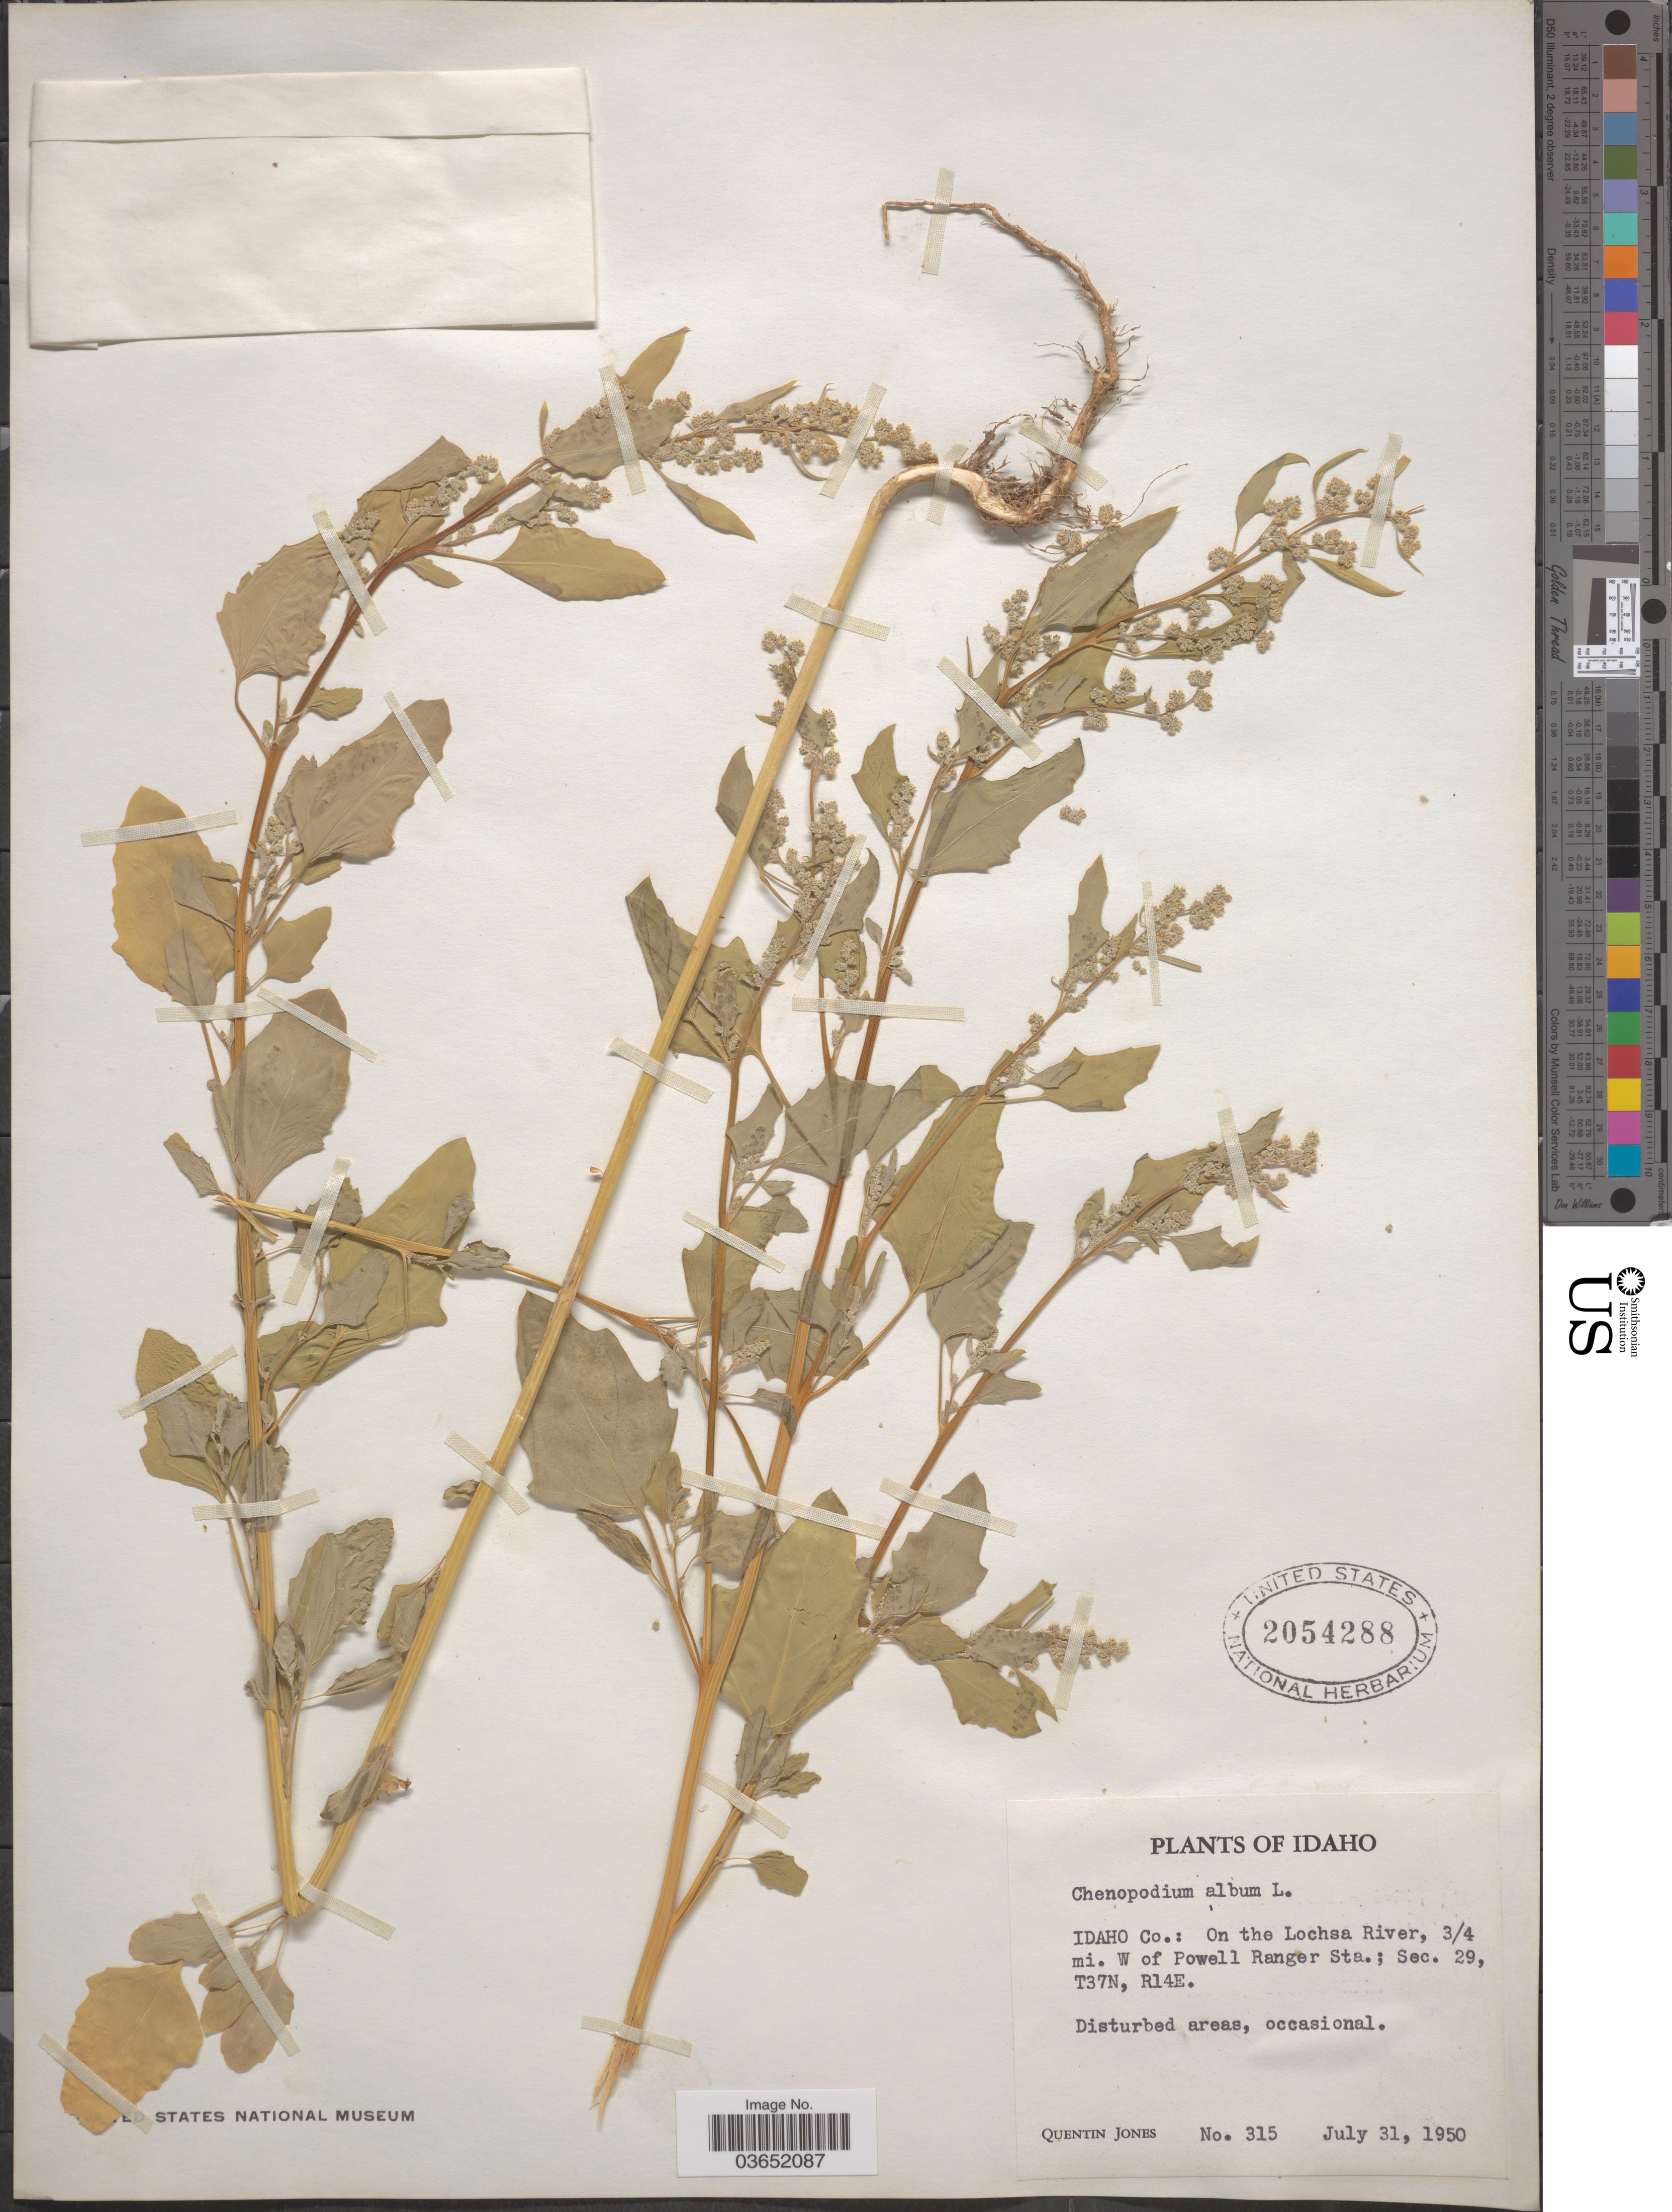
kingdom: Plantae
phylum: Tracheophyta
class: Magnoliopsida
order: Caryophyllales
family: Amaranthaceae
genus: Chenopodium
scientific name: Chenopodium album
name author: L.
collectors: Q. Jones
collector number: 315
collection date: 1950-07-31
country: United States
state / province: Idaho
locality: Idaho Co.: On the Lochsa River, ¾ mi. W of Powell Ranger Sta.; Sec. 29, T37N, R14E.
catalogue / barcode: US 2054288